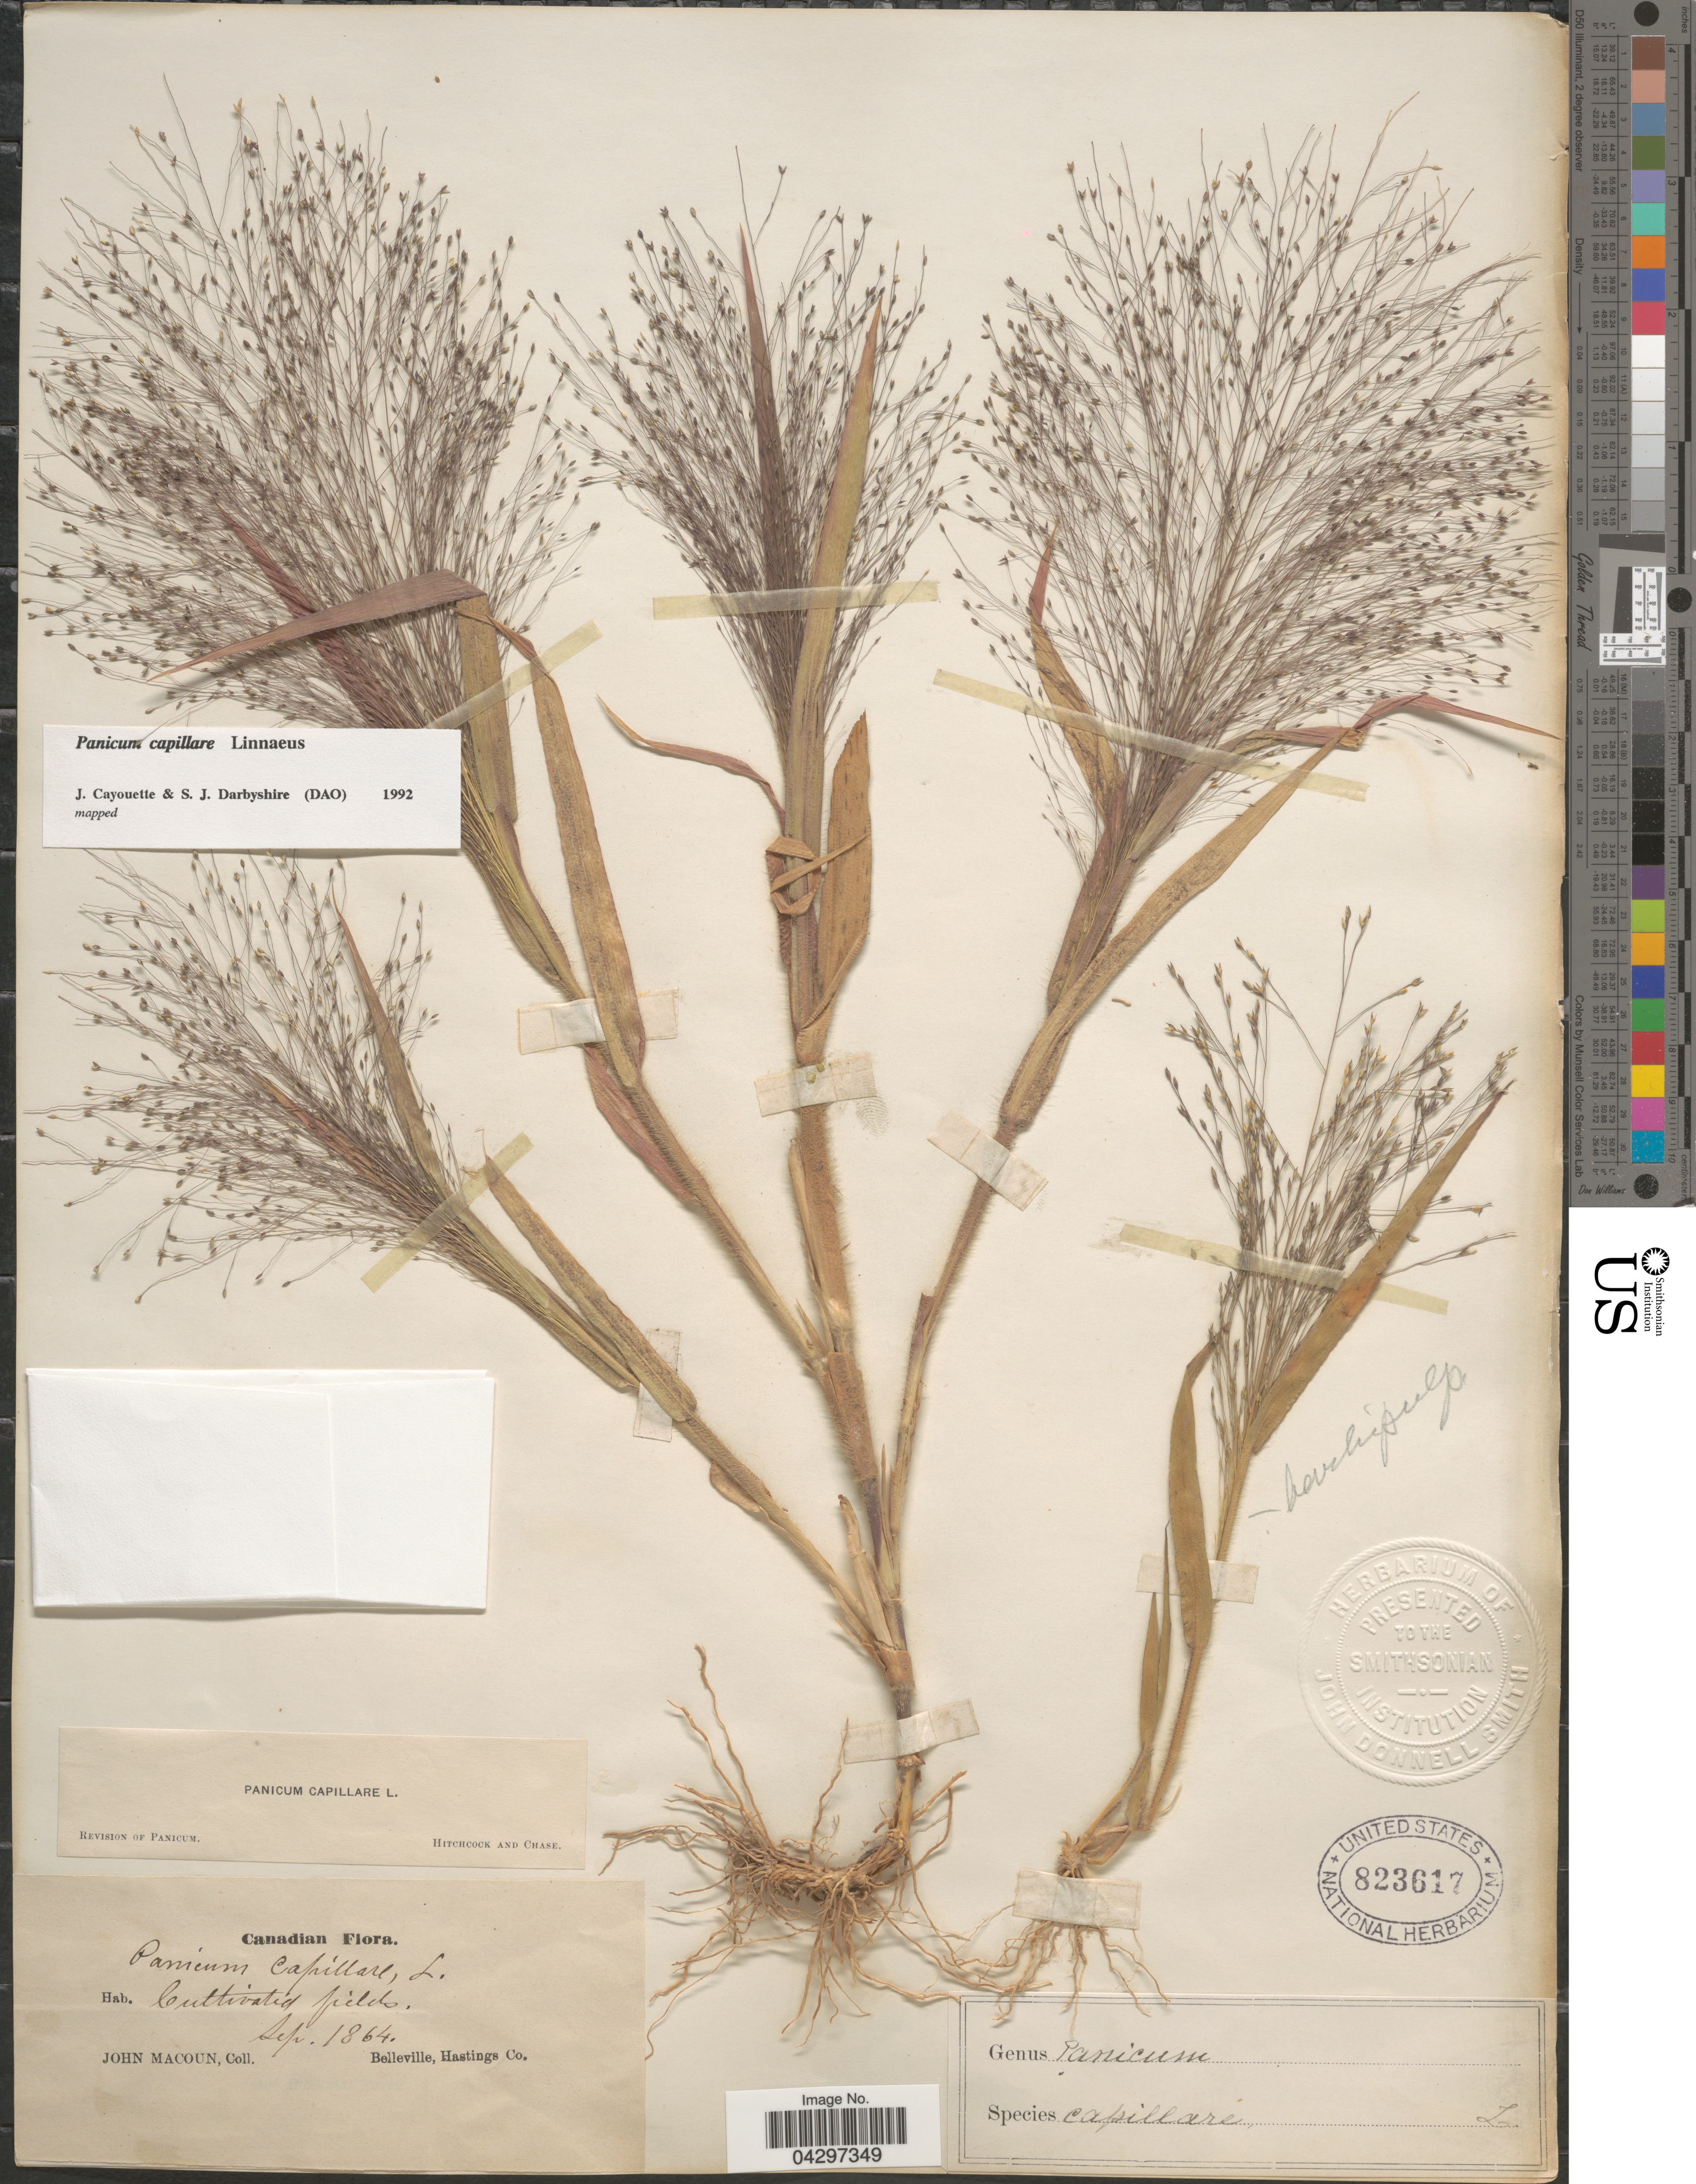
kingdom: Plantae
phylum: Tracheophyta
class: Liliopsida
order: Poales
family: Poaceae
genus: Panicum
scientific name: Panicum capillare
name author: L.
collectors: J. Macoun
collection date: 1864-09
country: Canada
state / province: Ontario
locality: Belleville, Hastings Co.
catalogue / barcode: US 823617